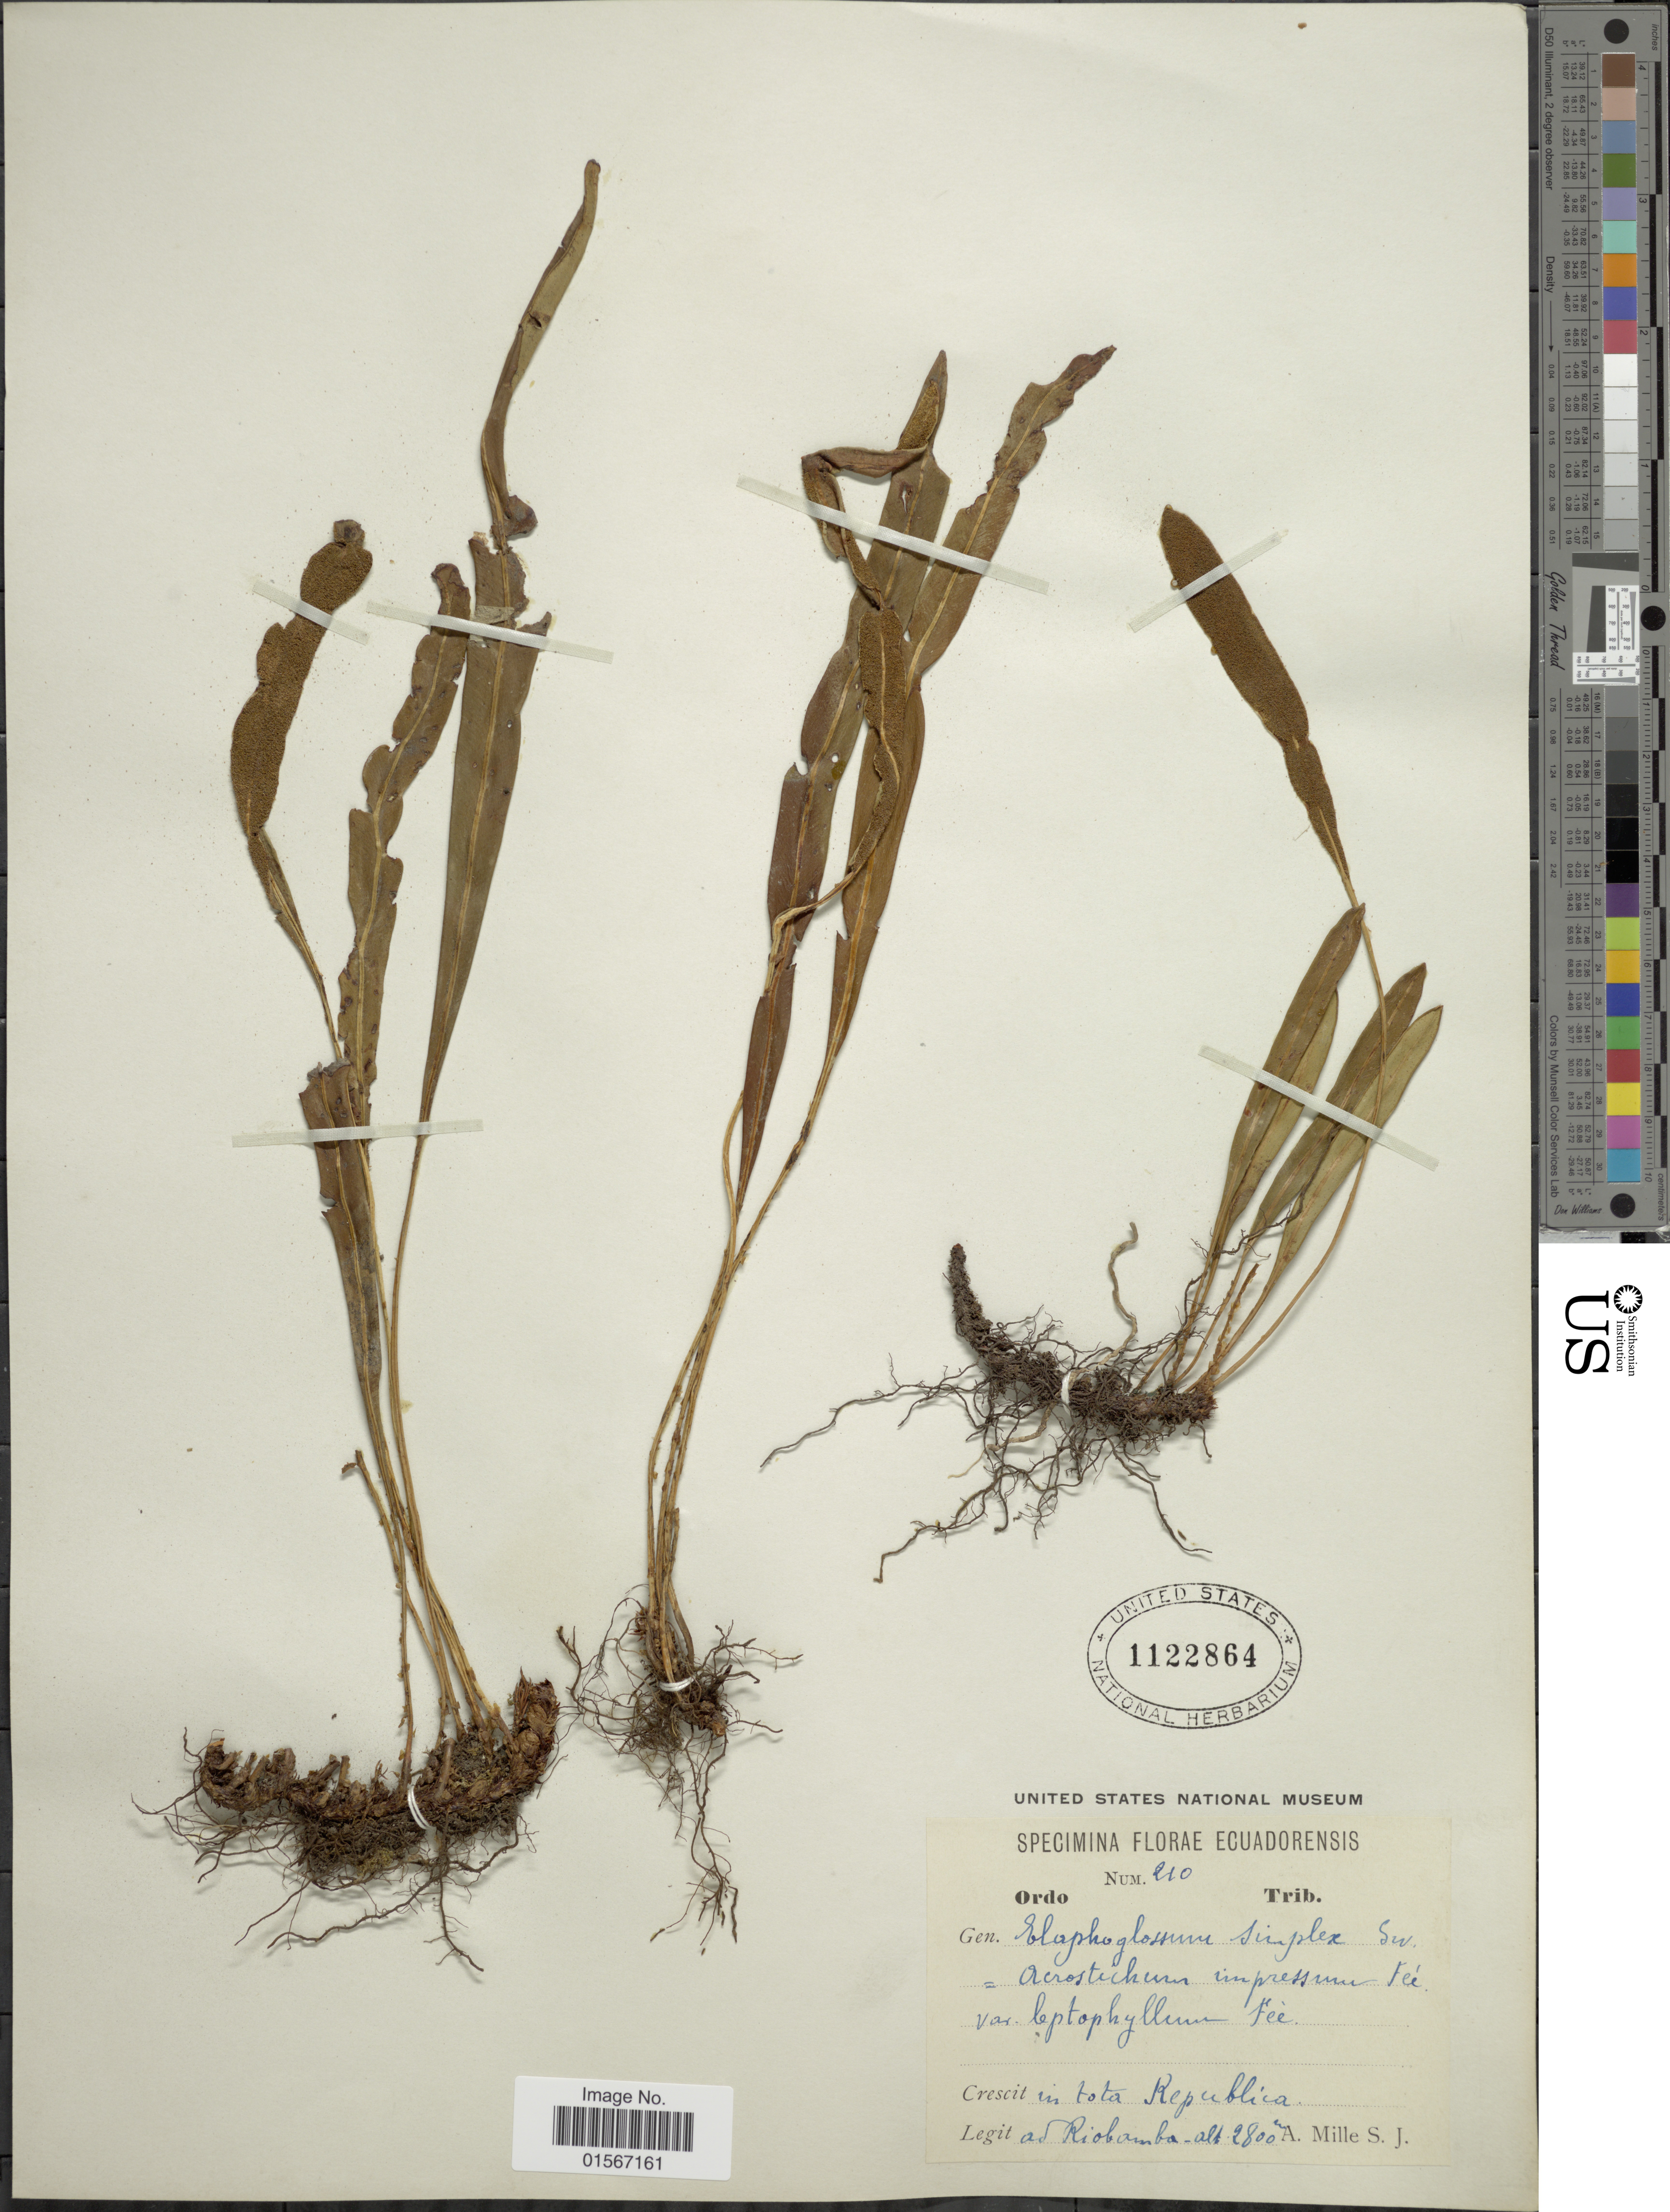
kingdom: Plantae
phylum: Tracheophyta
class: Polypodiopsida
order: Polypodiales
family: Dryopteridaceae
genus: Elaphoglossum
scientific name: Elaphoglossum minutum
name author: (Pohl ex Fée) T. Moore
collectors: A. Mille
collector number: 210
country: Ecuador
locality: Ecuadorensis, in tota Republica, at Riobamba.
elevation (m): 2800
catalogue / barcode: US 1122864